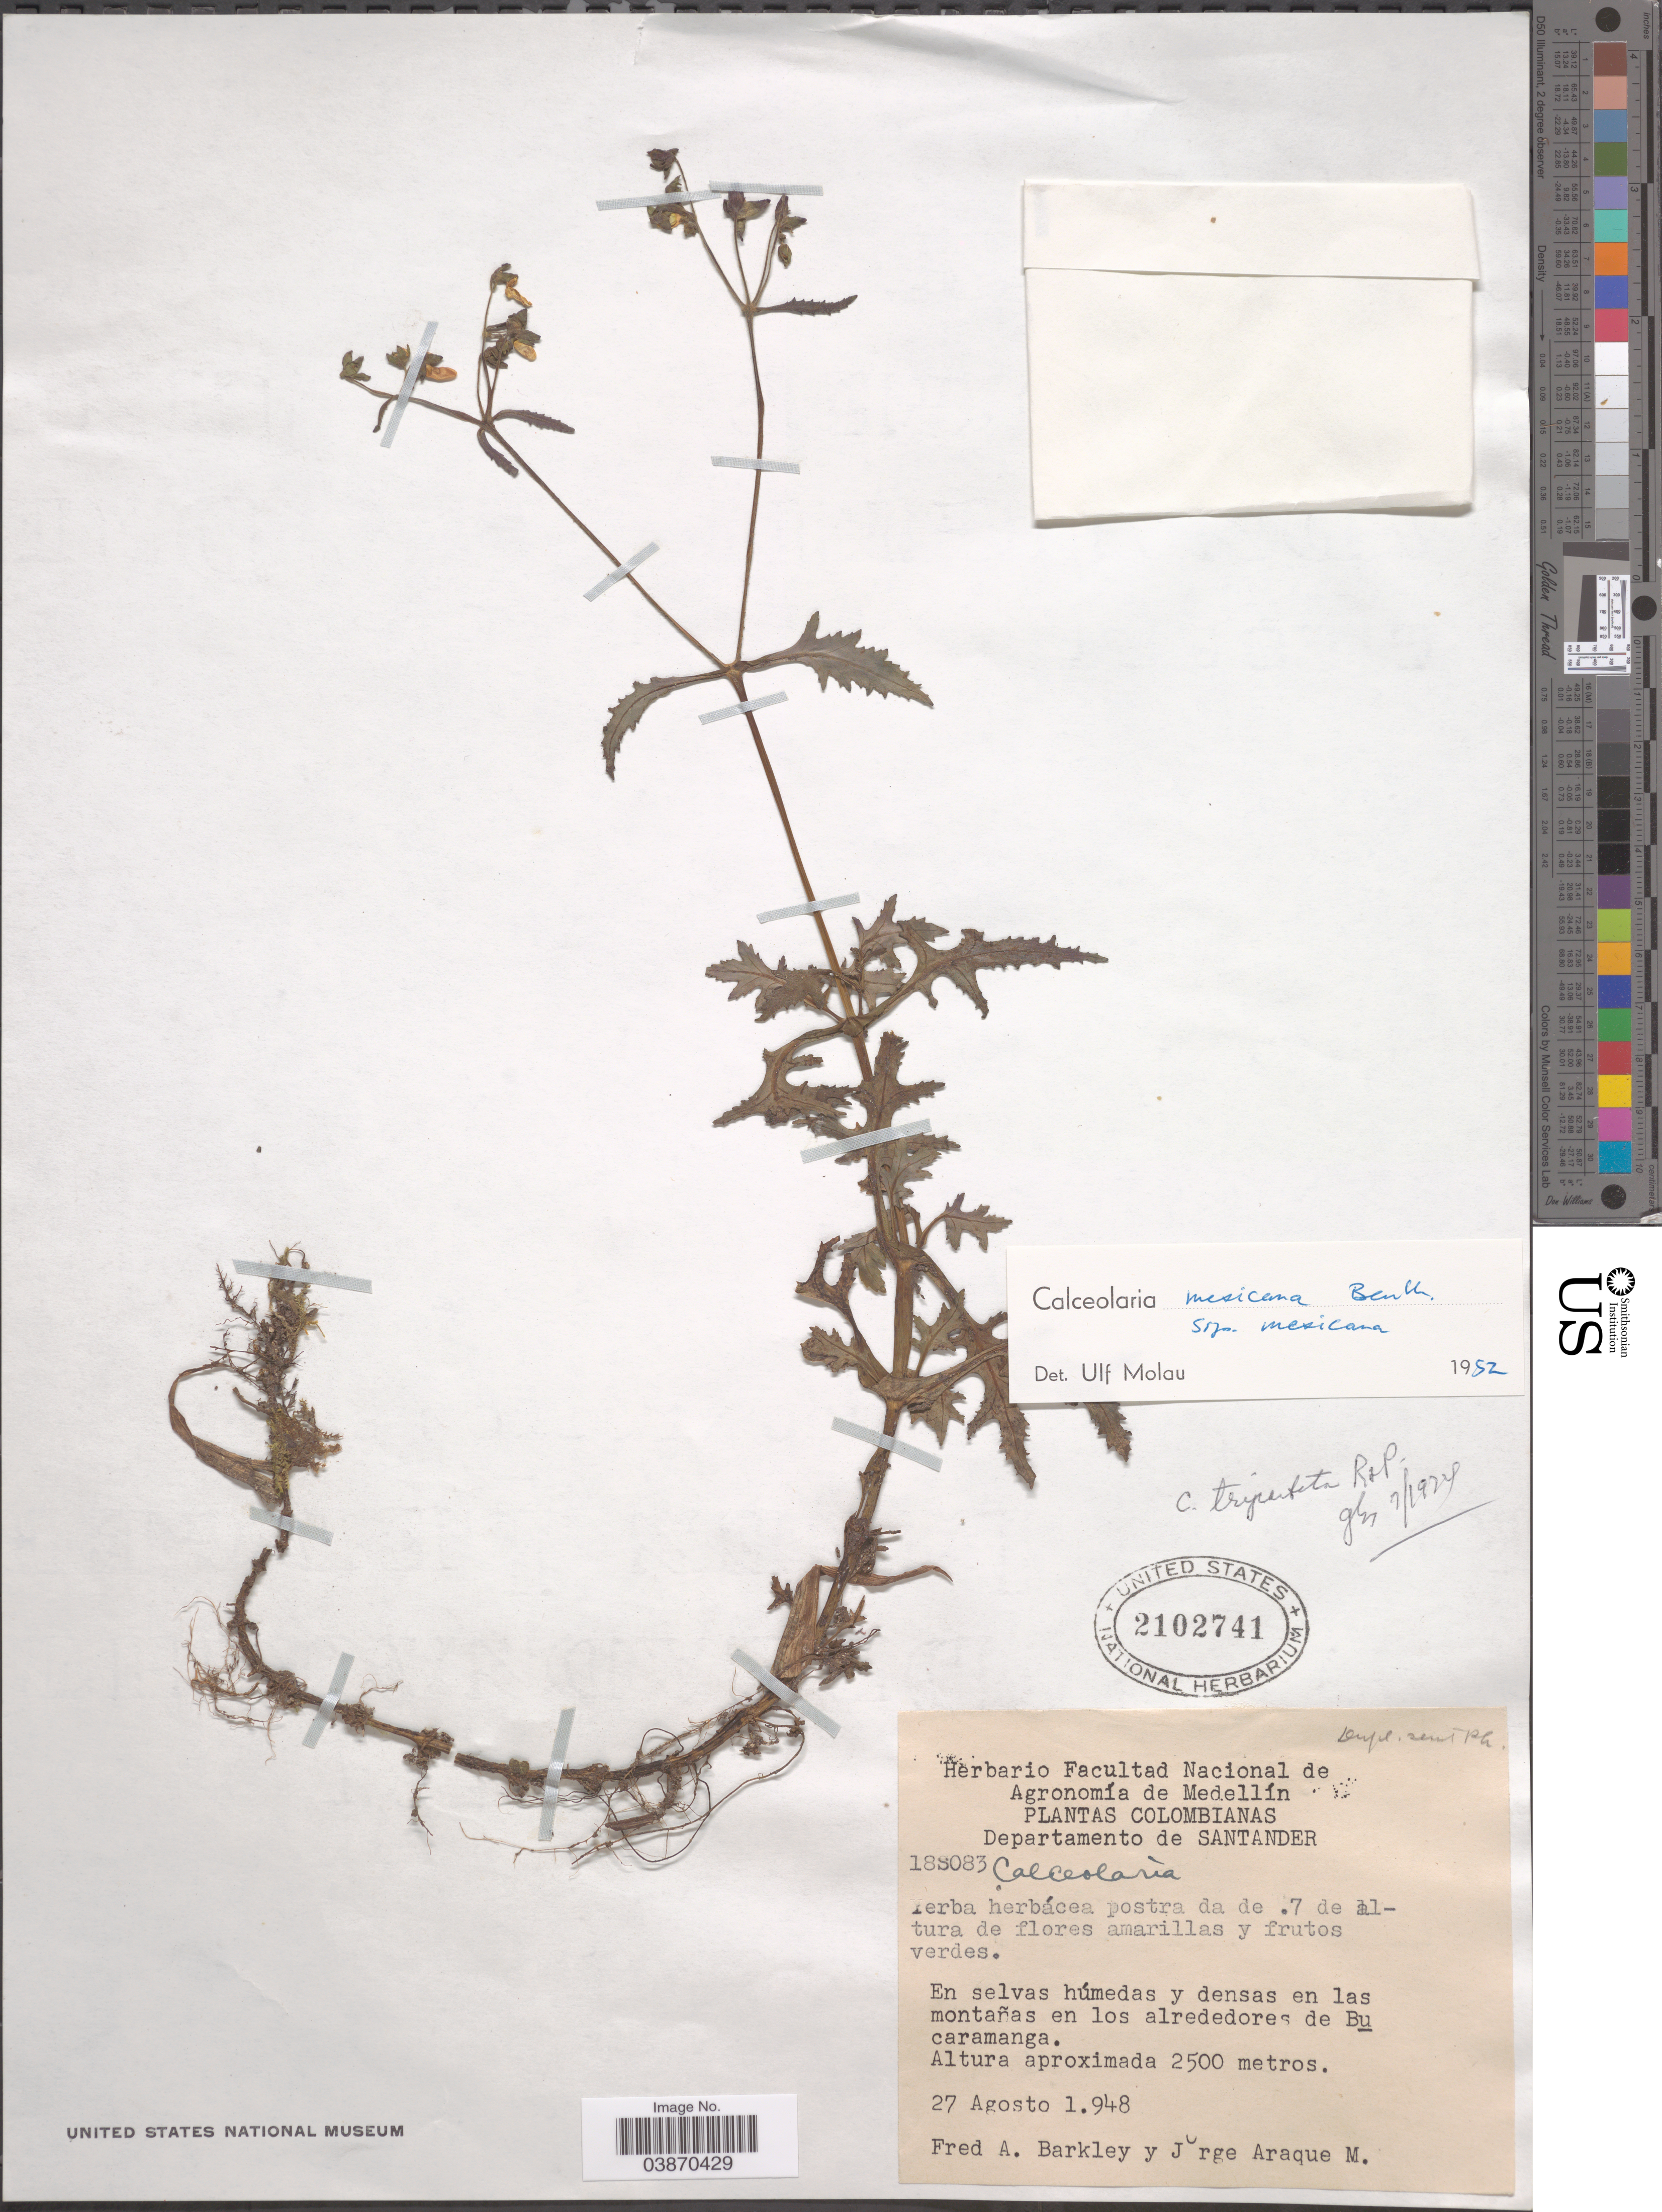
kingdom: Plantae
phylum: Tracheophyta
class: Magnoliopsida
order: Lamiales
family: Calceolariaceae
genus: Calceolaria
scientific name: Calceolaria mexicana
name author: Benth.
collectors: F. A. Barkley & J. Araque Molina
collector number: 18S083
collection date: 1948-08-27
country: Colombia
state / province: Santander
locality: Departamento de Santander. En selvas húmedas y densas en las montañas en los alrededores de Bucaramanga.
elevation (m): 2500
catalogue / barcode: US 2102741